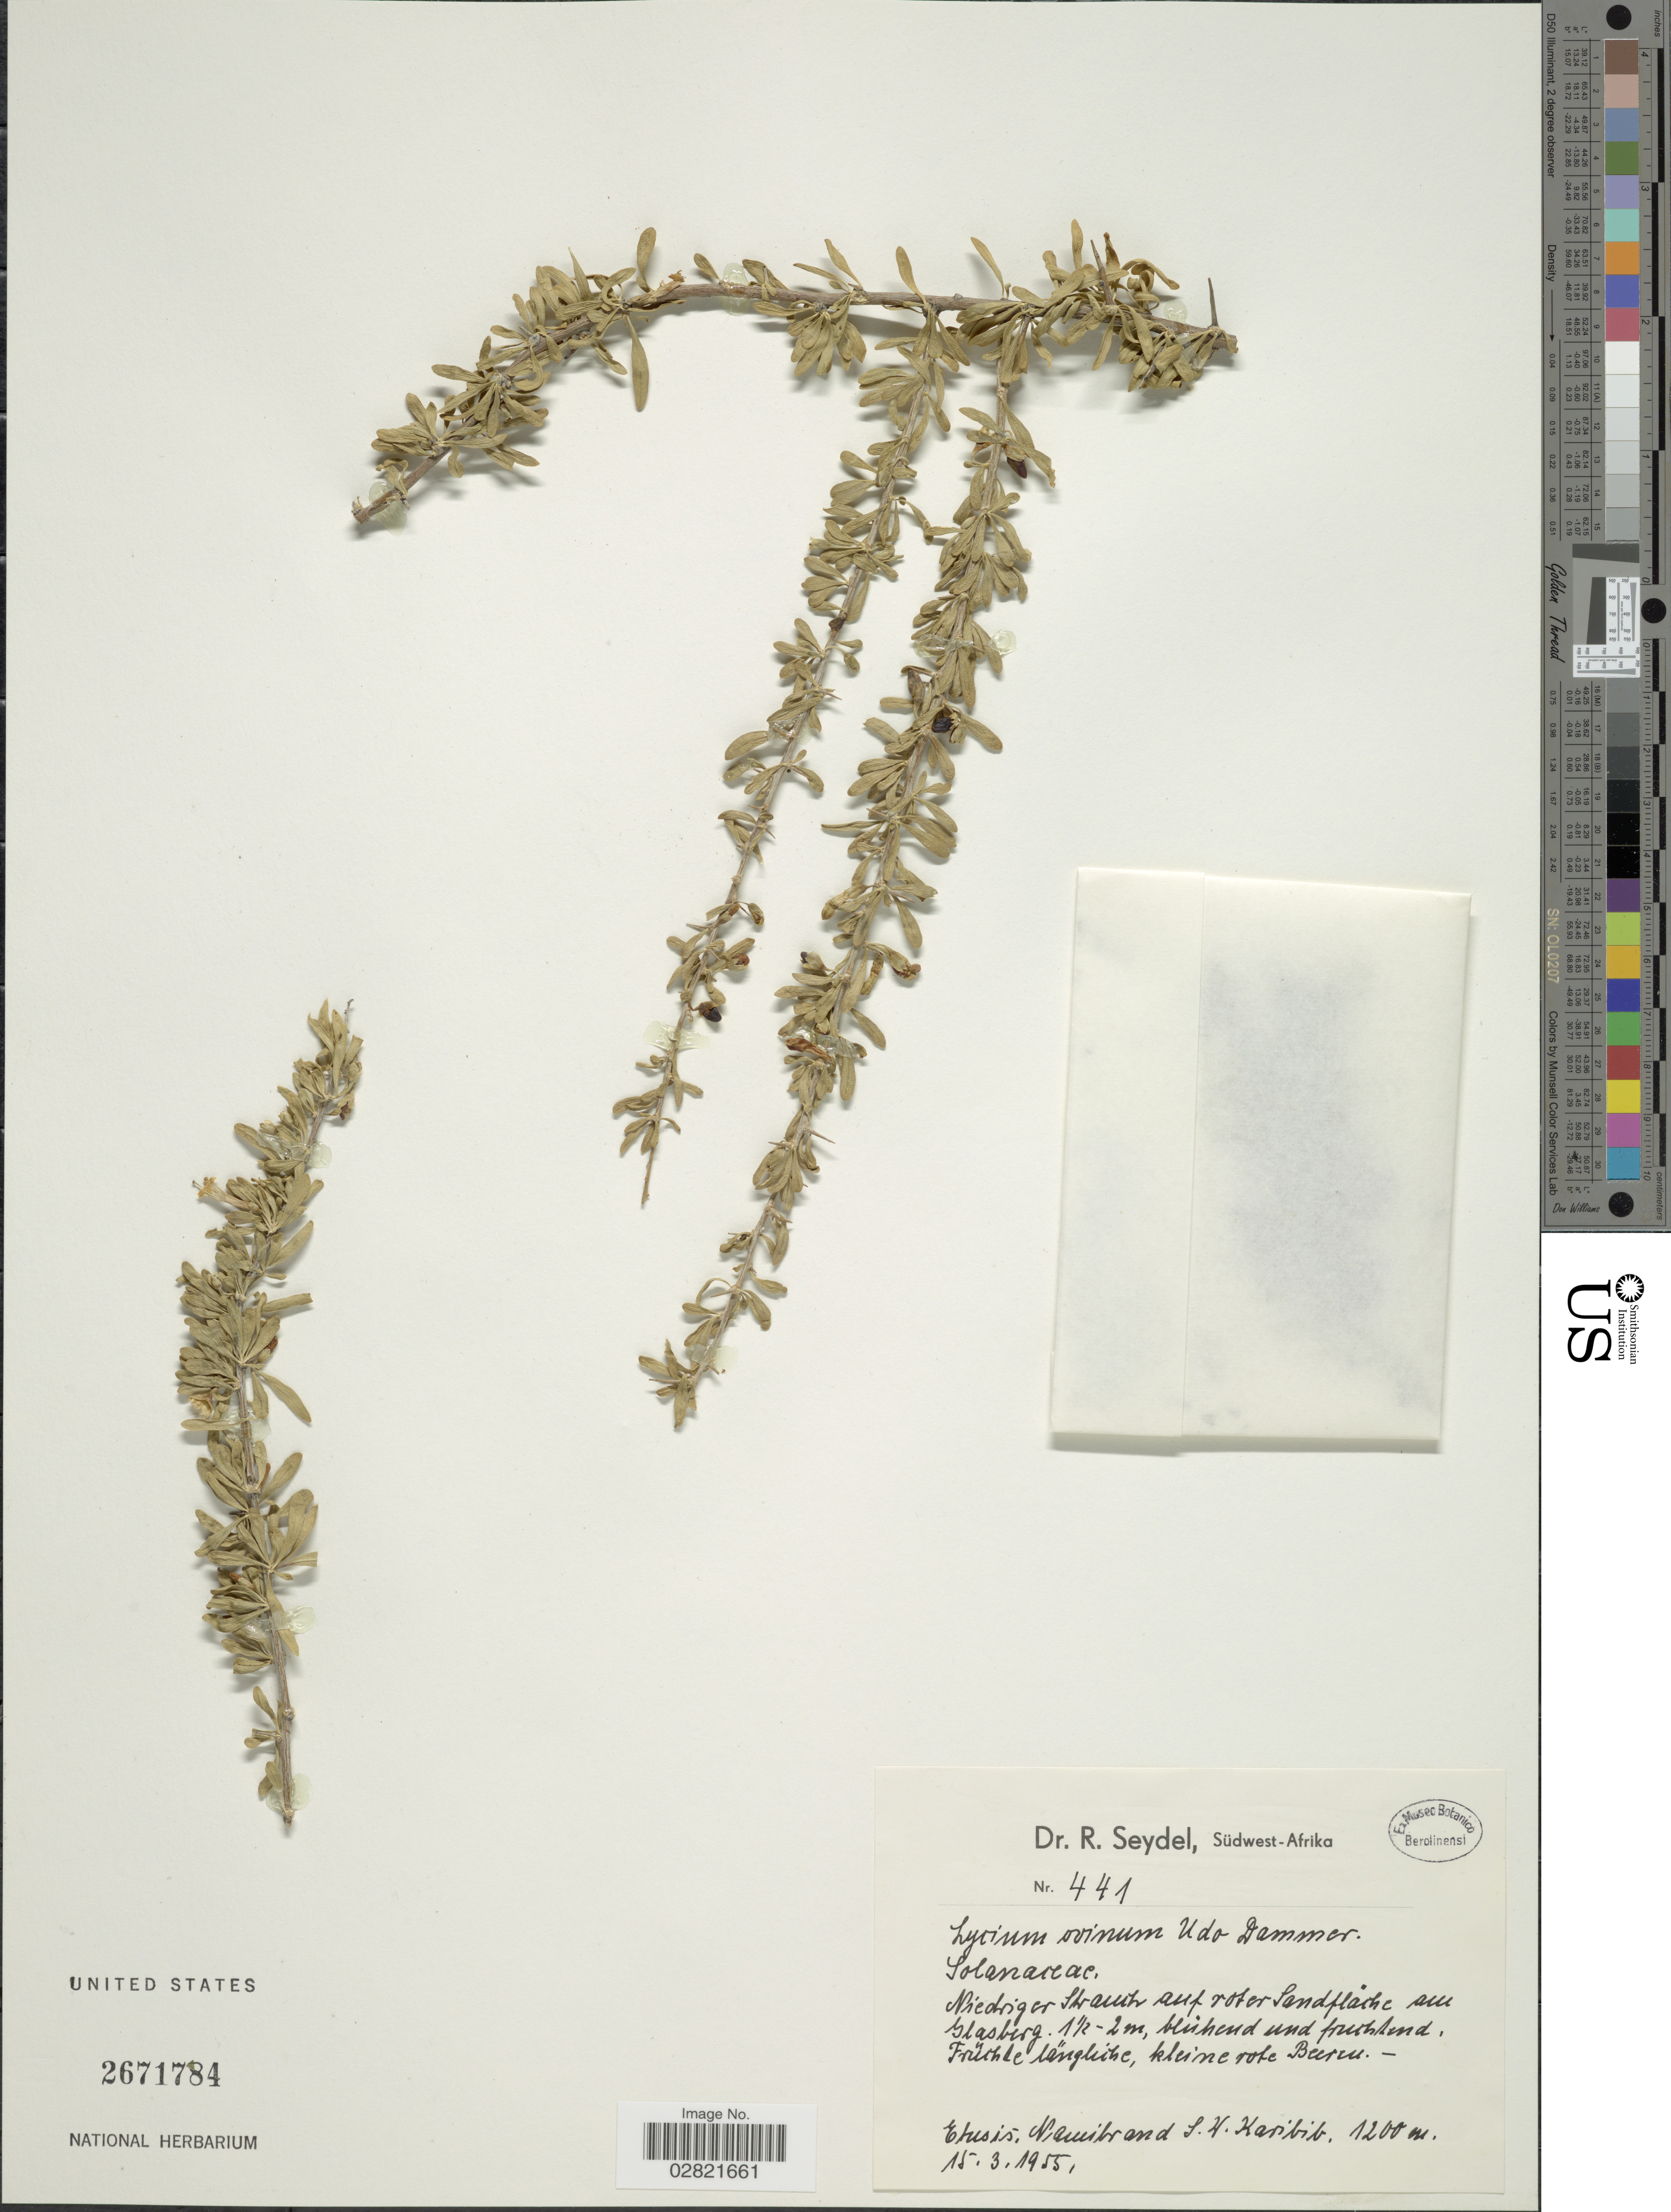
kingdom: Plantae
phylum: Tracheophyta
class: Magnoliopsida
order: Solanales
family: Solanaceae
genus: Lycium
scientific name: Lycium bosciifolium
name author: Schinz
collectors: R. Seydel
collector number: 441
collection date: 1955-03-15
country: Namibia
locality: Südwest-Afrika. Ehesis. Namibrand S. W. Karibib.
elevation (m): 1200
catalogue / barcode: US 1671784